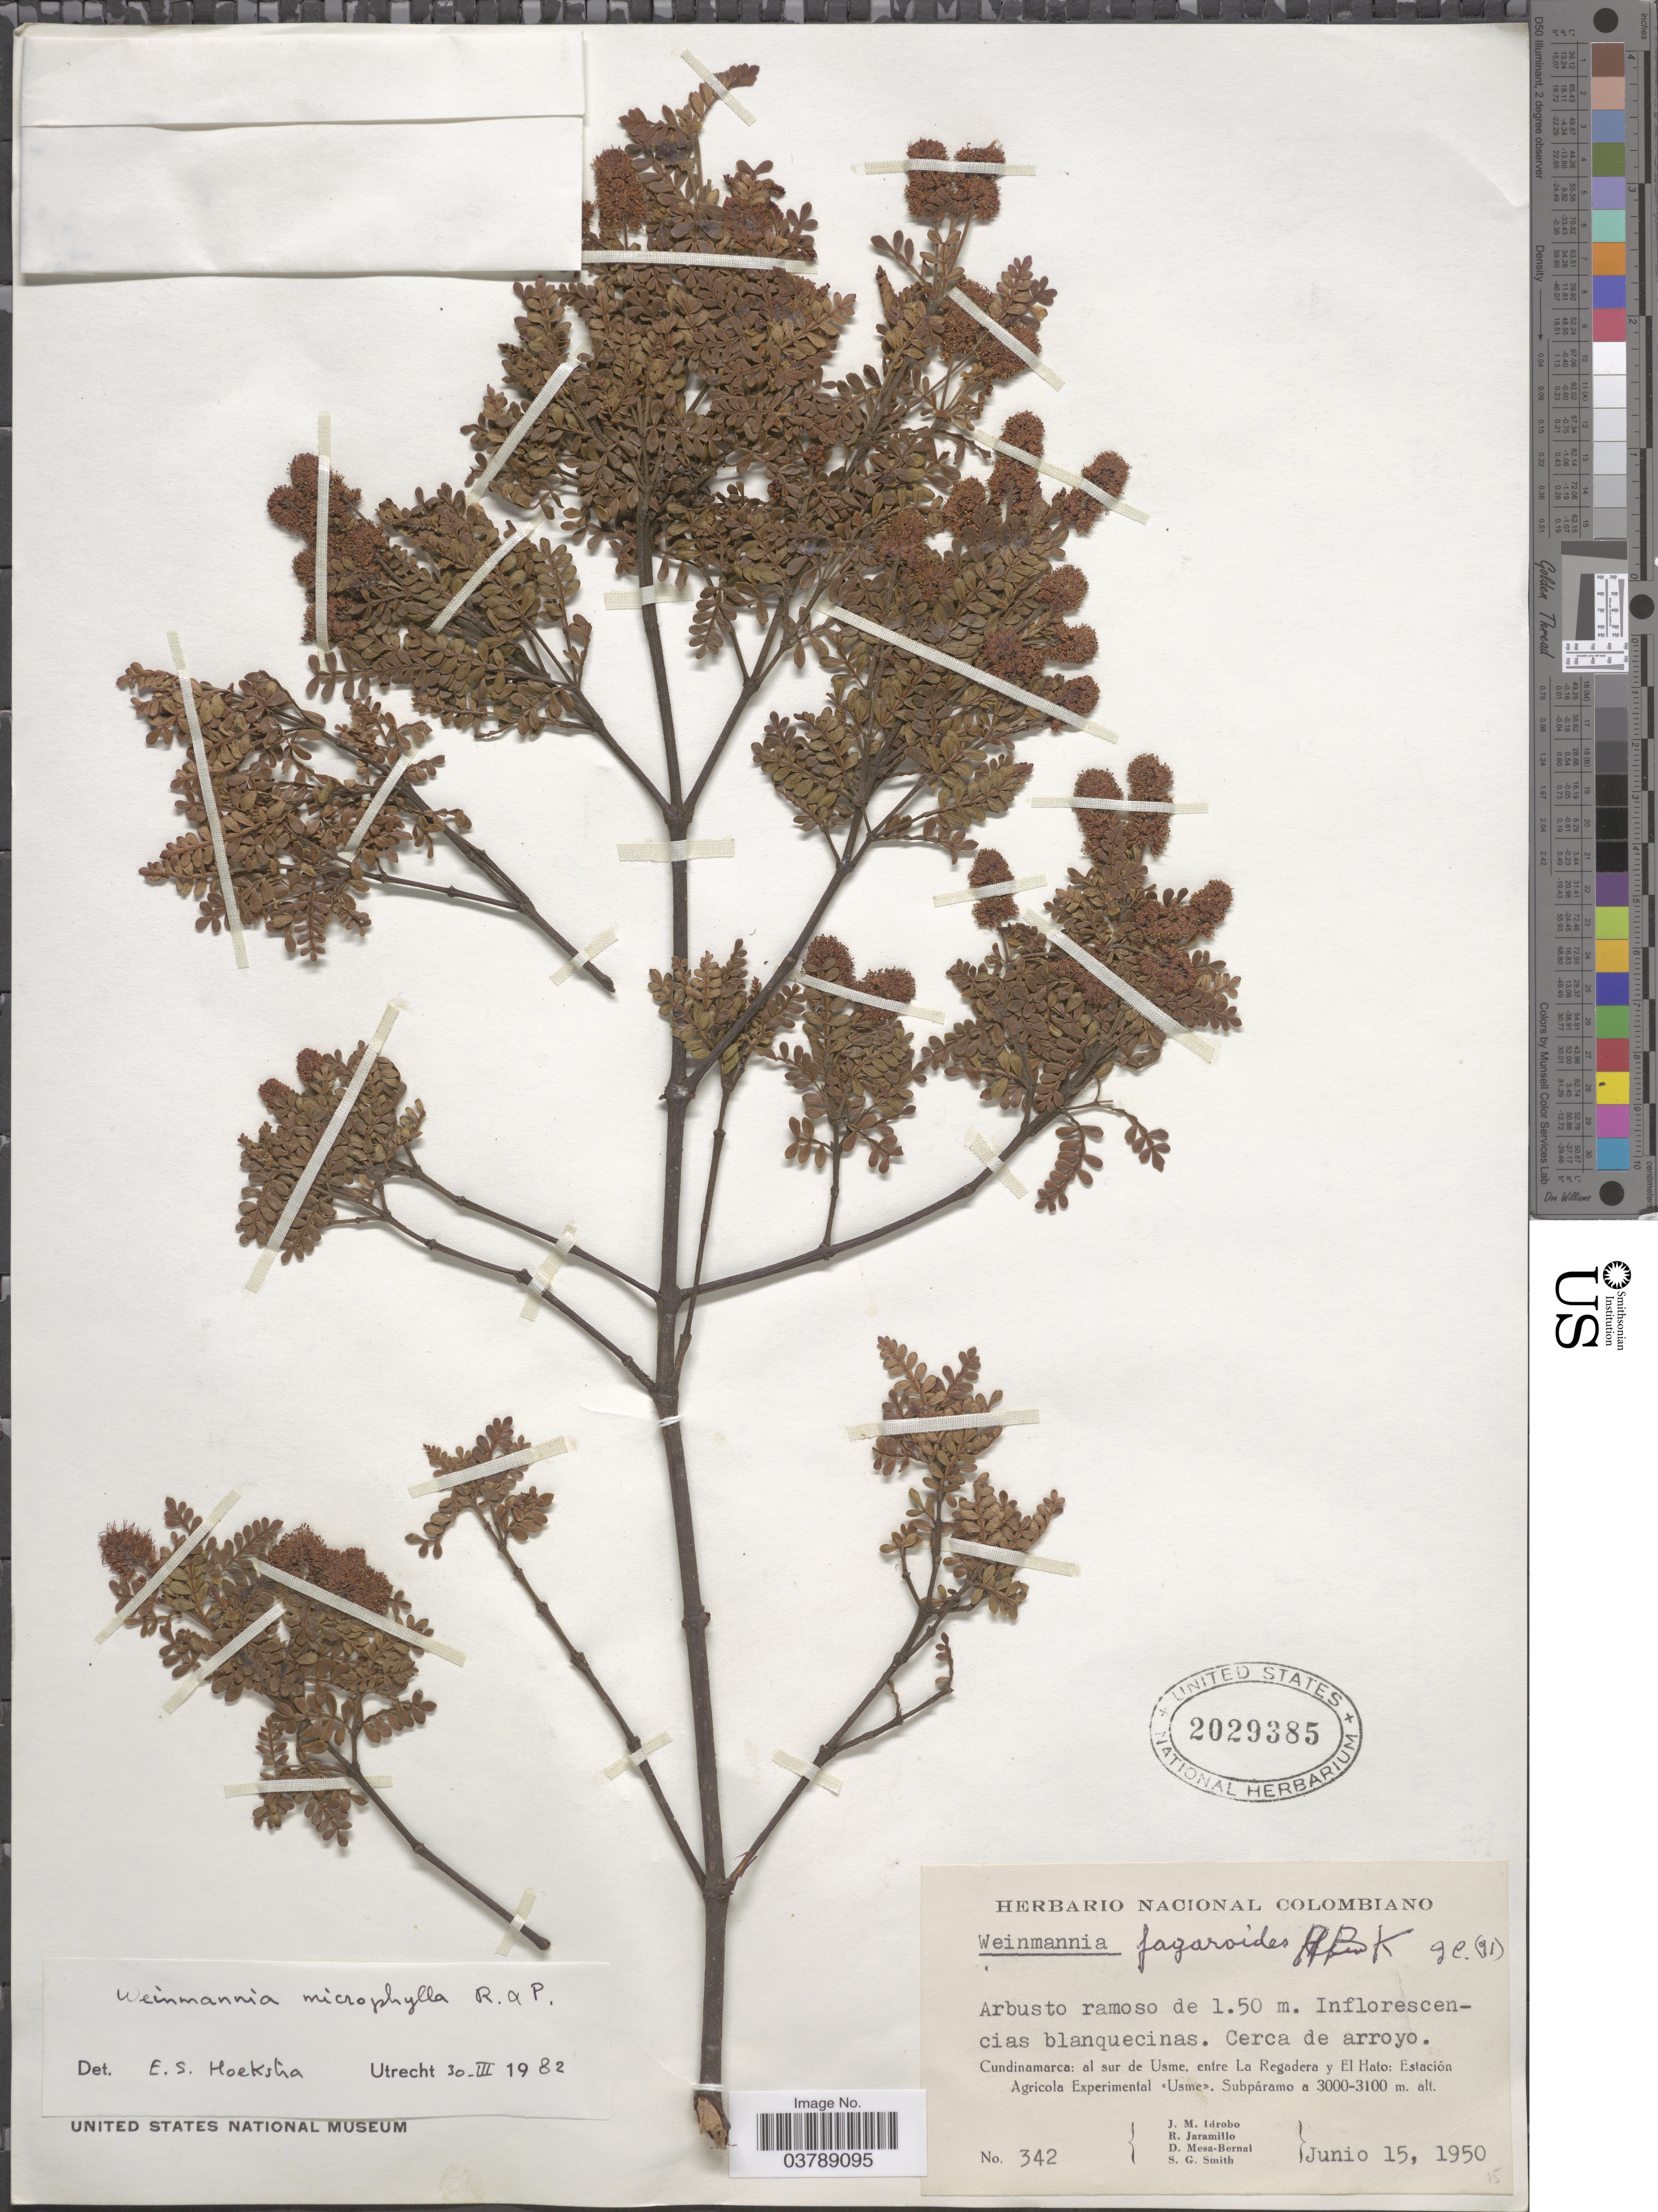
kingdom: Plantae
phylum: Tracheophyta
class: Magnoliopsida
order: Oxalidales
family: Cunoniaceae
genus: Weinmannia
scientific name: Weinmannia fagaroides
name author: Kunth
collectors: J. M. Idrobo, R. Jaramillo, D. Mesa-Bernal & S. G. Smith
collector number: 342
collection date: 1950-06-15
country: Colombia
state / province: Cundinamarca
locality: Al sur de Usme, entre La Regadera y El Hato: Estación Agrícola Experimental <Usme>.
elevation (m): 3000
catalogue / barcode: US 2029385